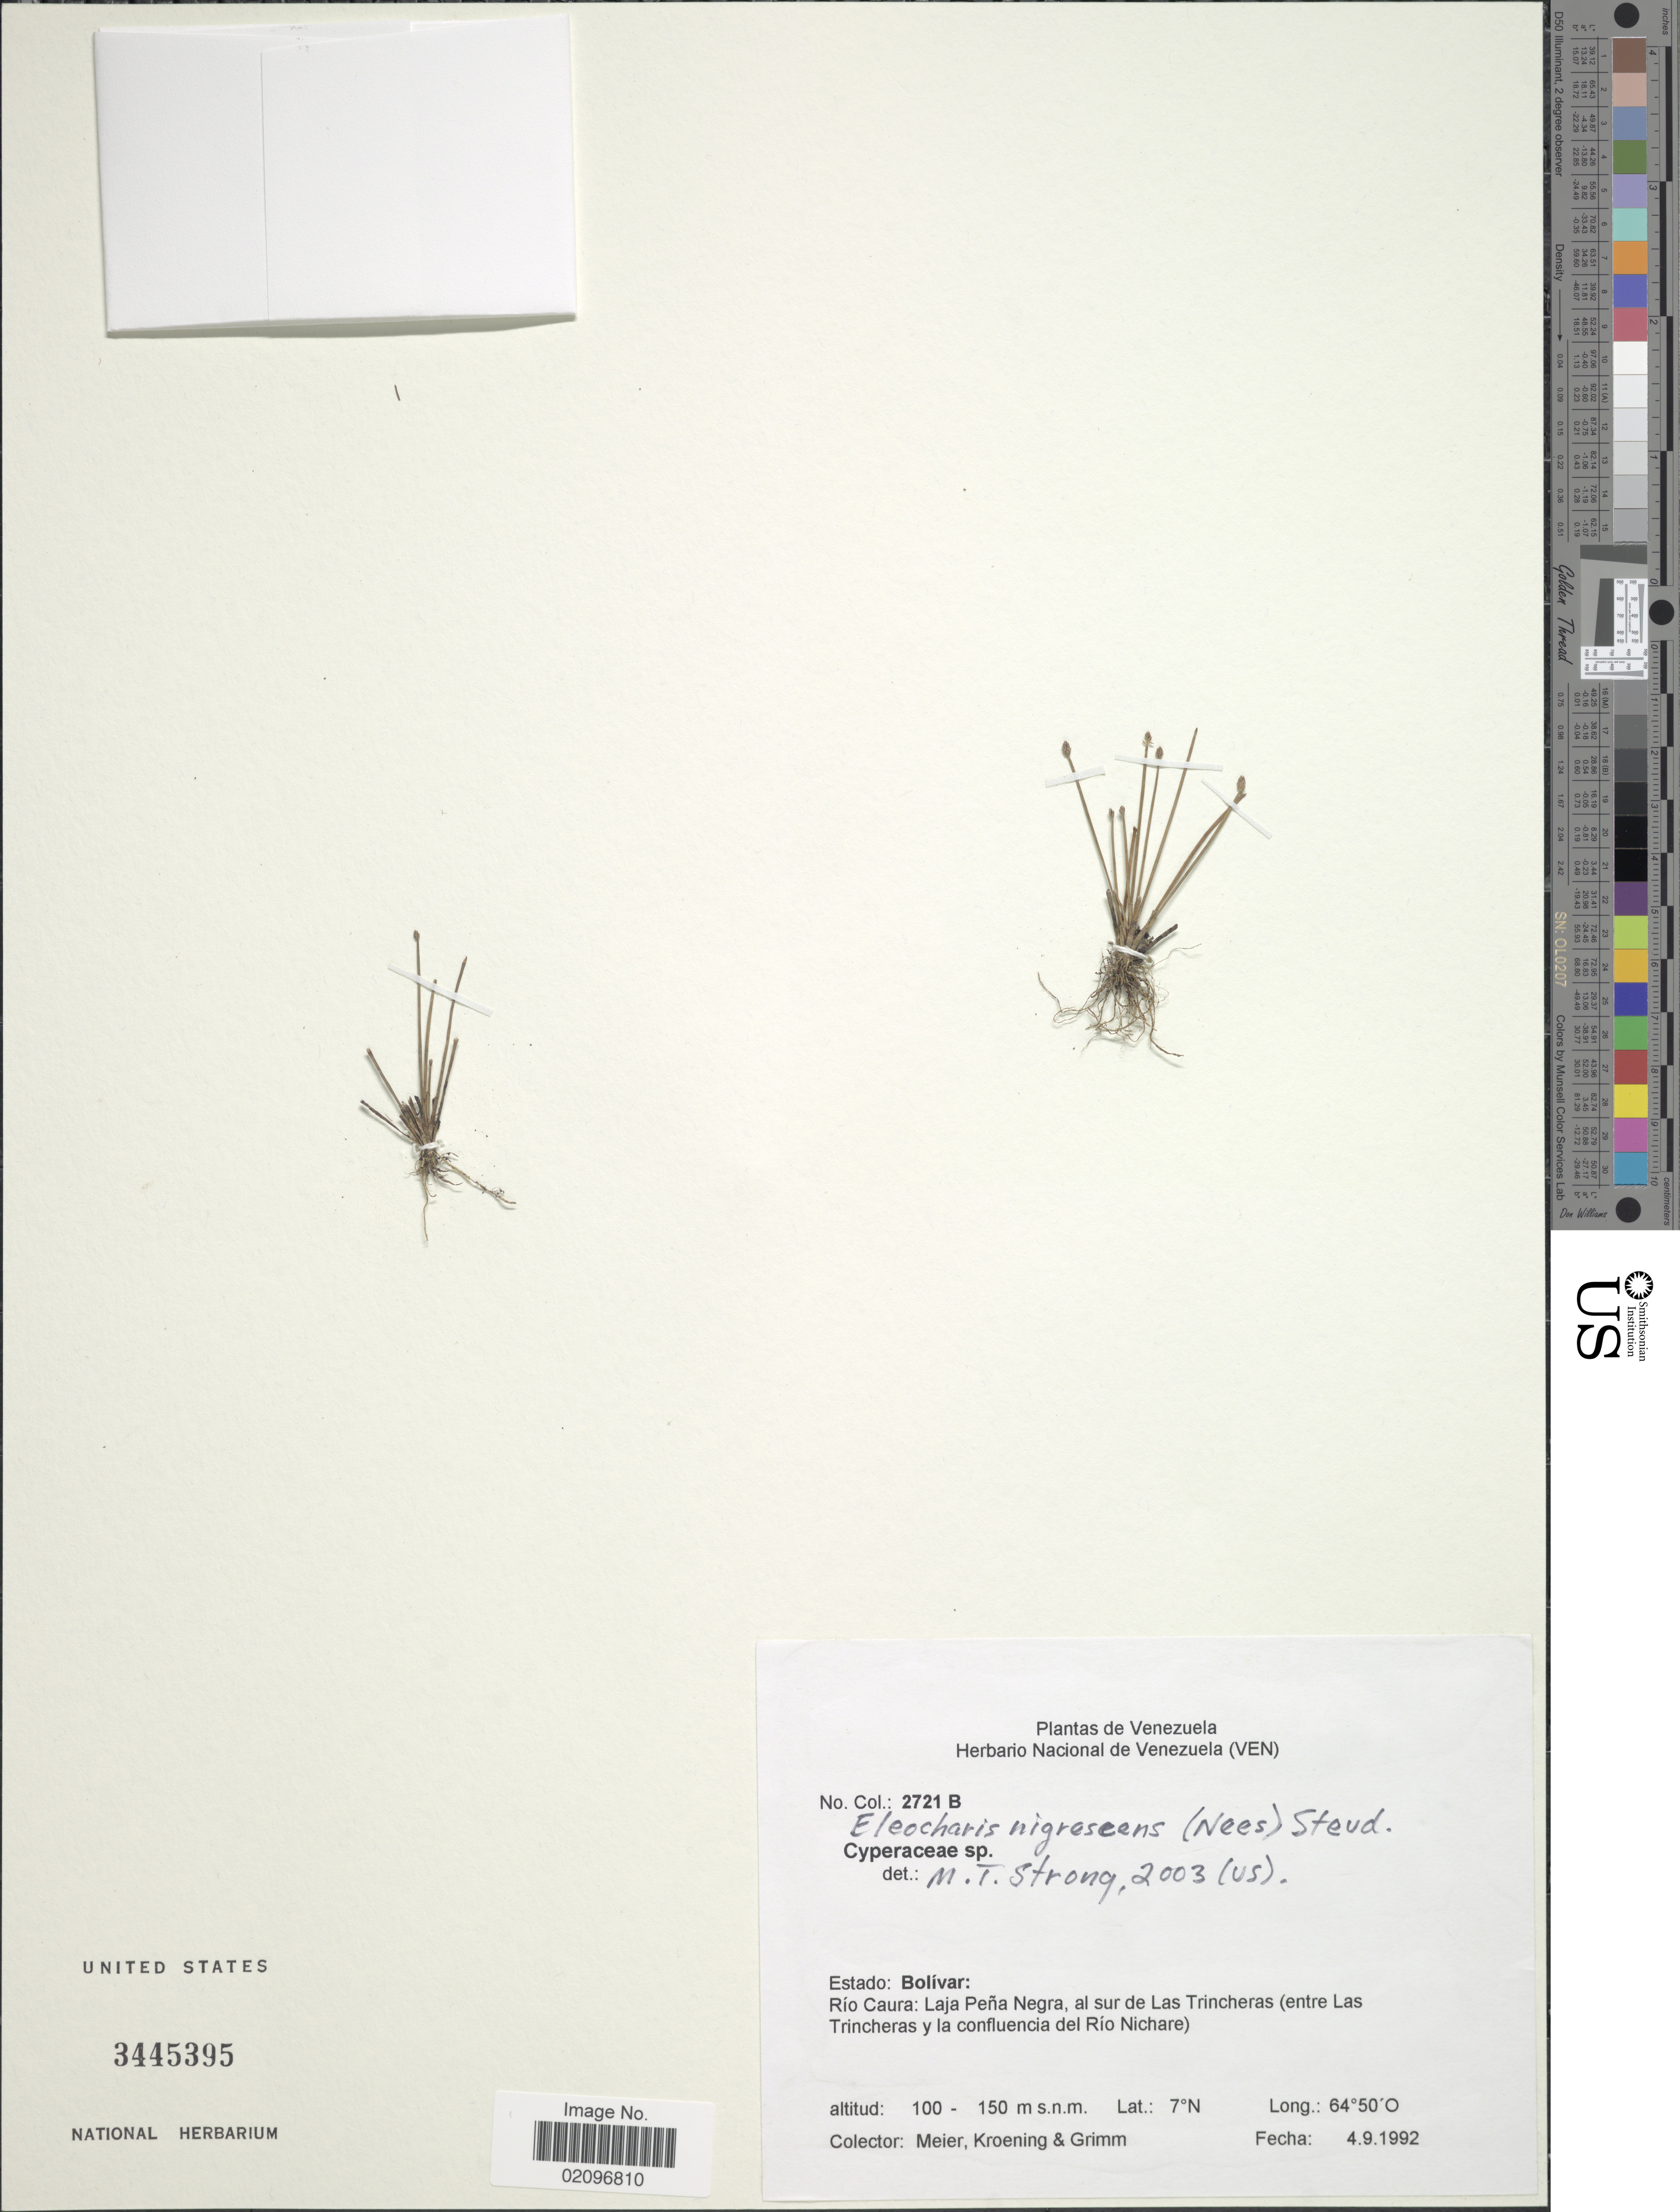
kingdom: Plantae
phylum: Tracheophyta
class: Liliopsida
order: Poales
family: Cyperaceae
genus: Eleocharis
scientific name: Eleocharis nigrescens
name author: (Nees) Kunth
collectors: Meier, Kroening & Grimm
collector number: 2721B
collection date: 1992-09-04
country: Venezuela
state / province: Bolivar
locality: Estado Bolivar, Rio Caura: Laja Pena Negra, al sur de Las Trincheras (entre Las Trincheras y la confluencia del Rio Nichare).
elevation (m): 100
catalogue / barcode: US 3445395